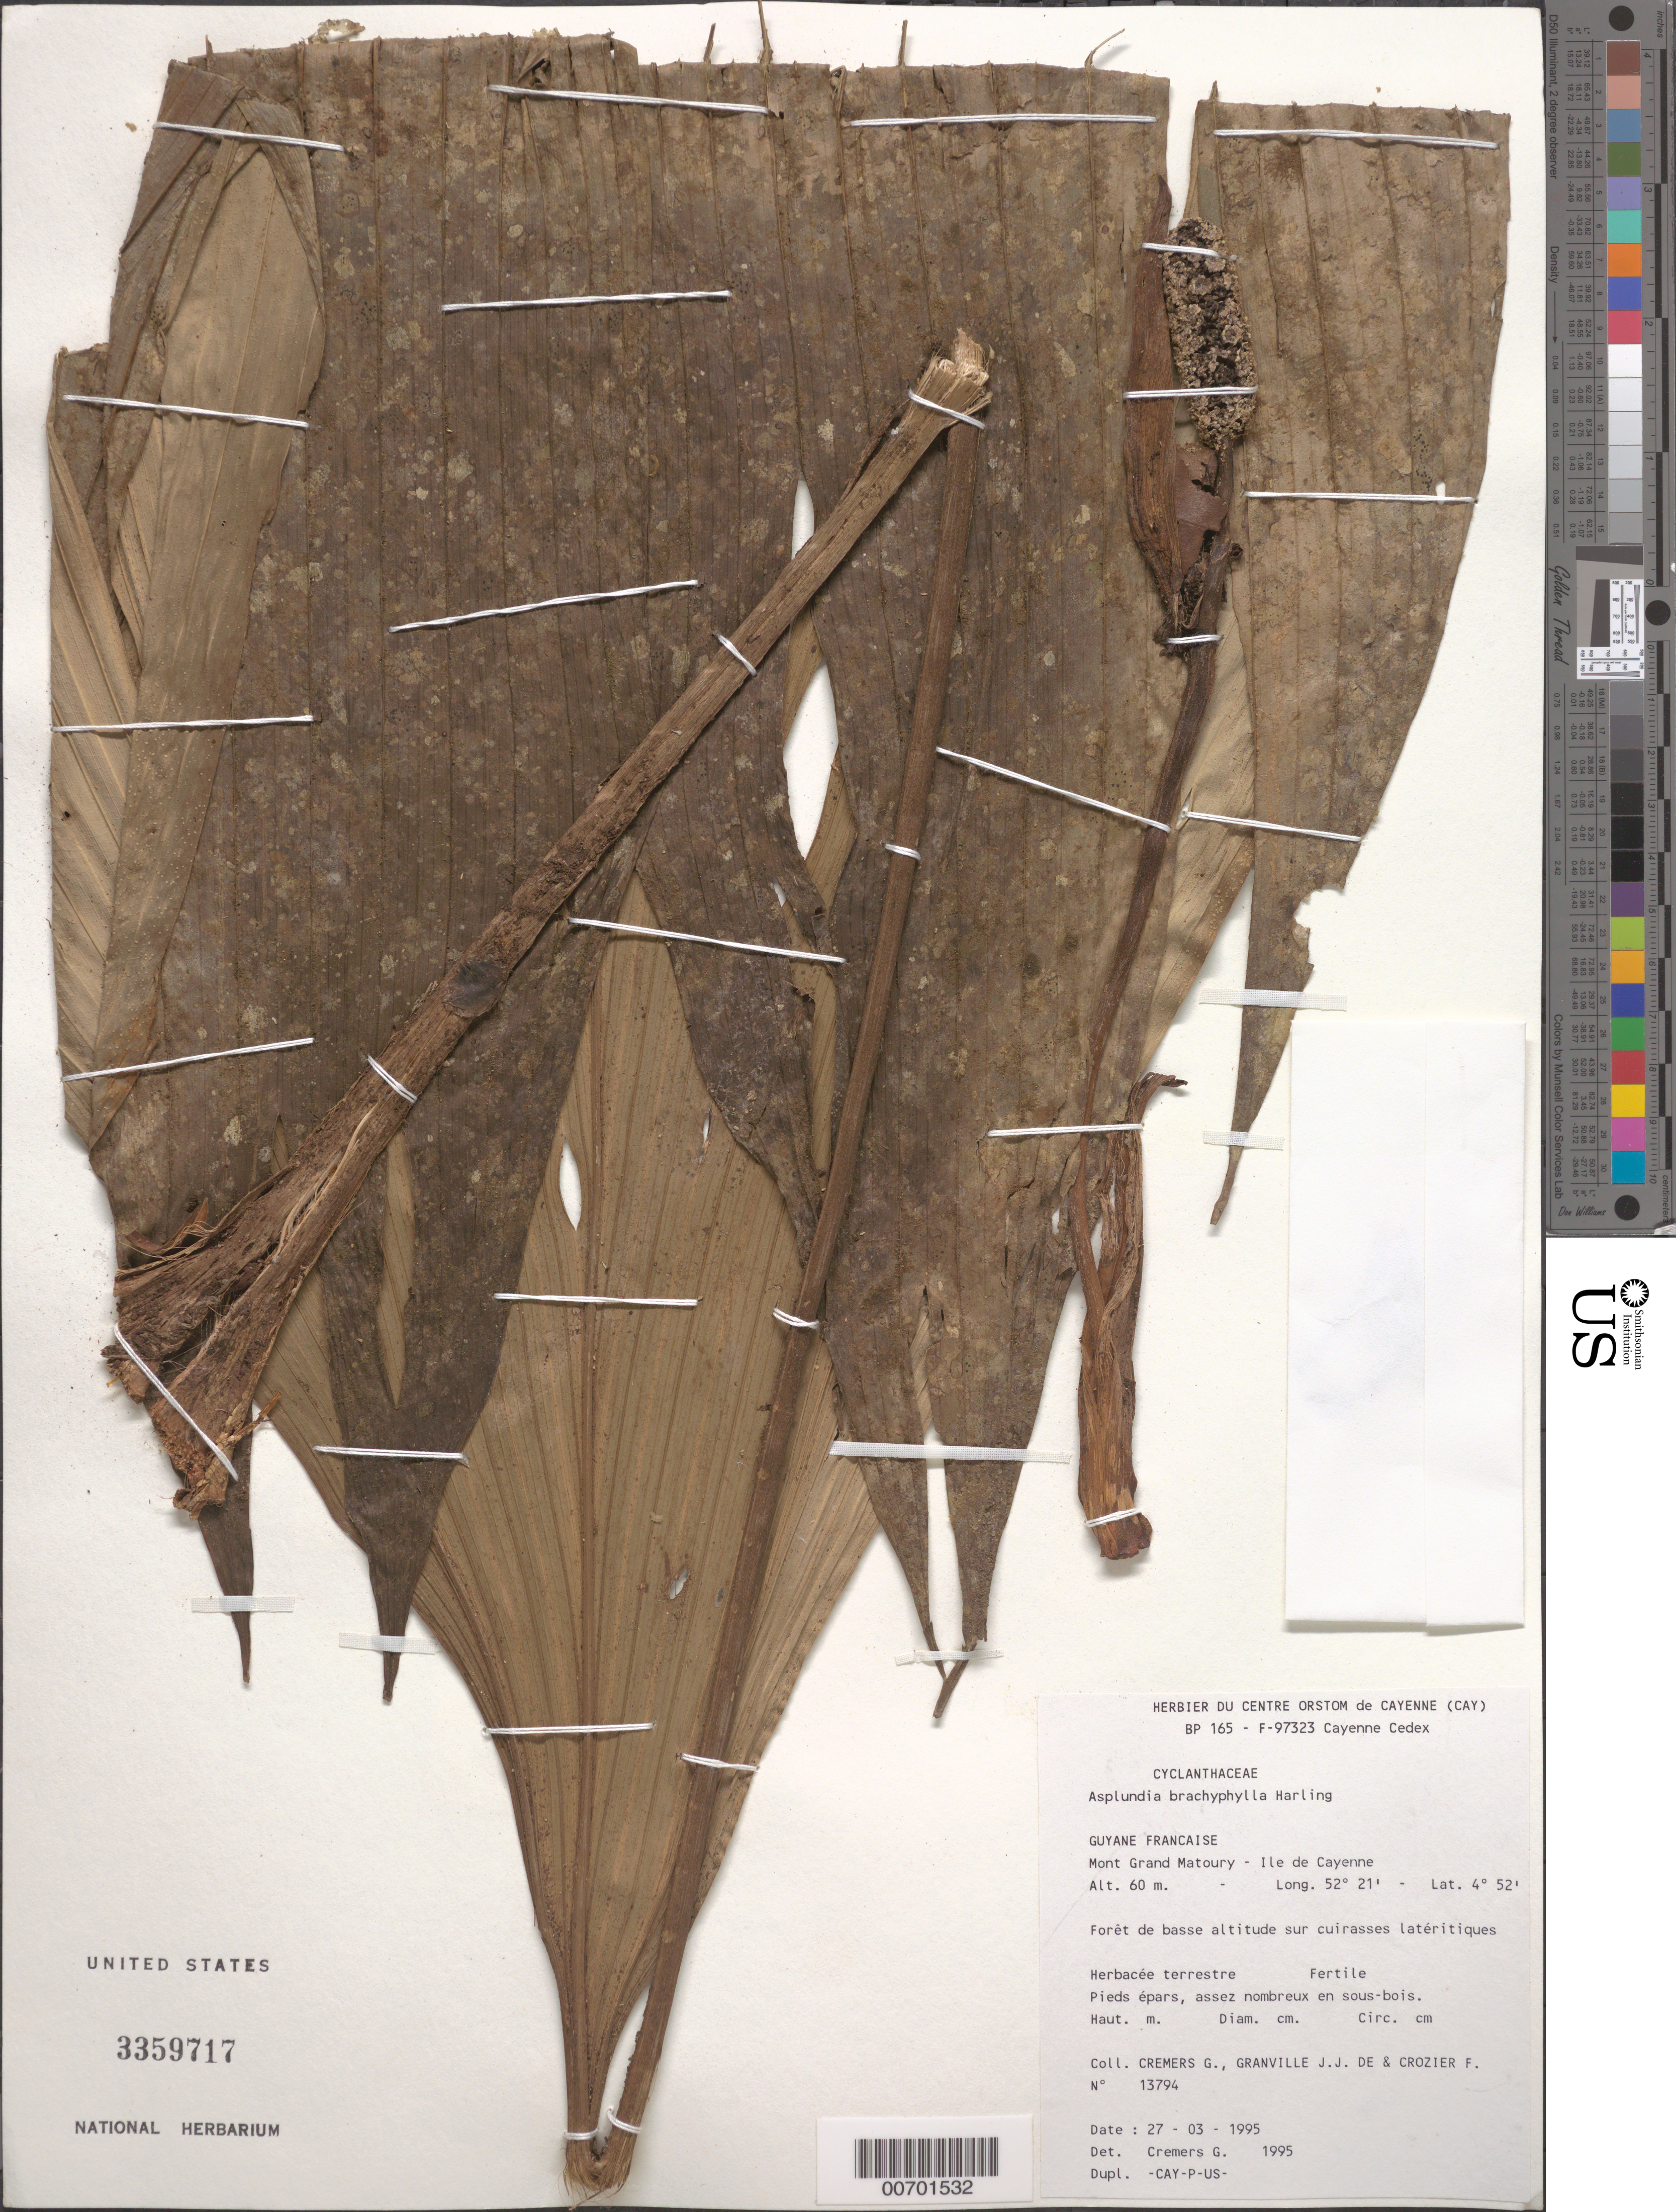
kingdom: Plantae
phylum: Tracheophyta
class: Liliopsida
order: Pandanales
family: Cyclanthaceae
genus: Asplundia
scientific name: Asplundia brachyphylla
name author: Harling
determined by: Cremers, Georges A.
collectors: G. Cremers, J.-J. de Granville & F. Crozier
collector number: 13794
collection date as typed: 27-Mar-95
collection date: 1995-03-27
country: French Guiana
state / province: Cayenne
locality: Mont Grand Matoury, Ile de Cayenne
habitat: Forêt de basse altitude sur cuirasses latéritique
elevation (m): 60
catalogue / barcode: US 3359717